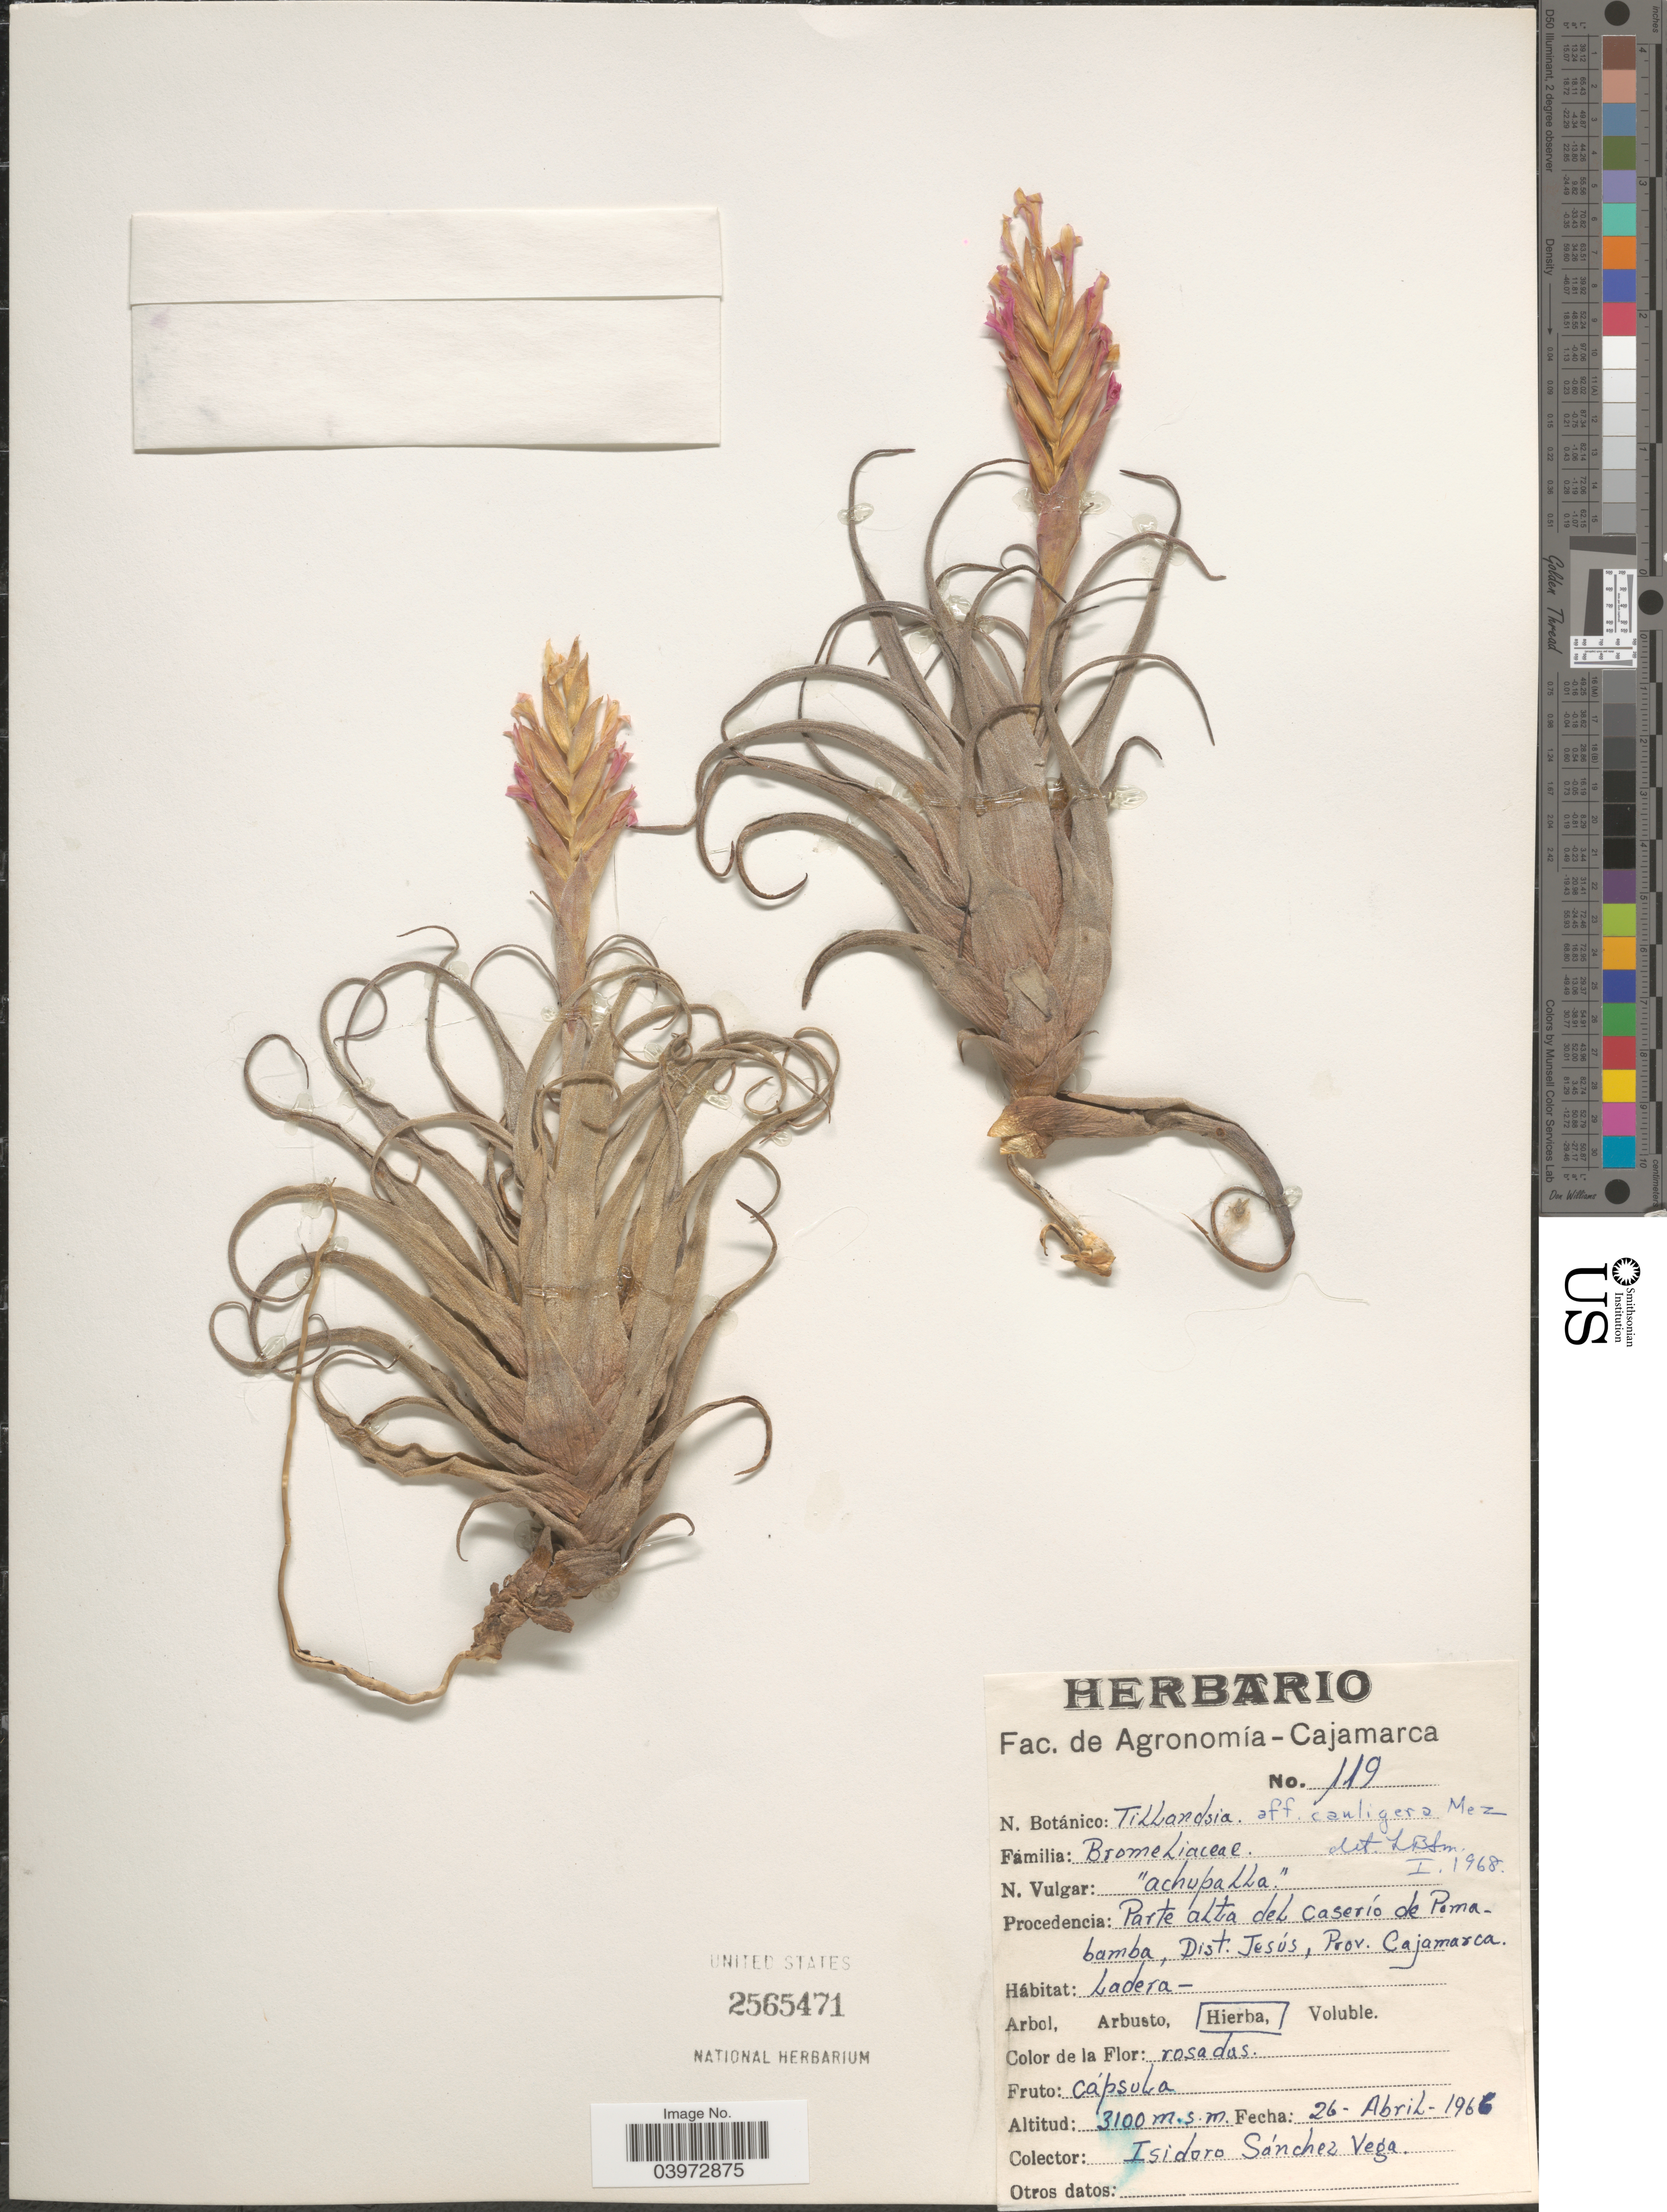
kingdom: Plantae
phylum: Tracheophyta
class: Liliopsida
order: Poales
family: Bromeliaceae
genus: Tillandsia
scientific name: Tillandsia cauligera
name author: Mez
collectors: I. M. Sánchez Vega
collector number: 119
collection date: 1966-04-26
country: Peru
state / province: Cajamarca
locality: Parte alta del caserio de Pomabamba, Dist. Jesús, Prov. Cajamarca.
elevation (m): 3100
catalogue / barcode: US 2565471